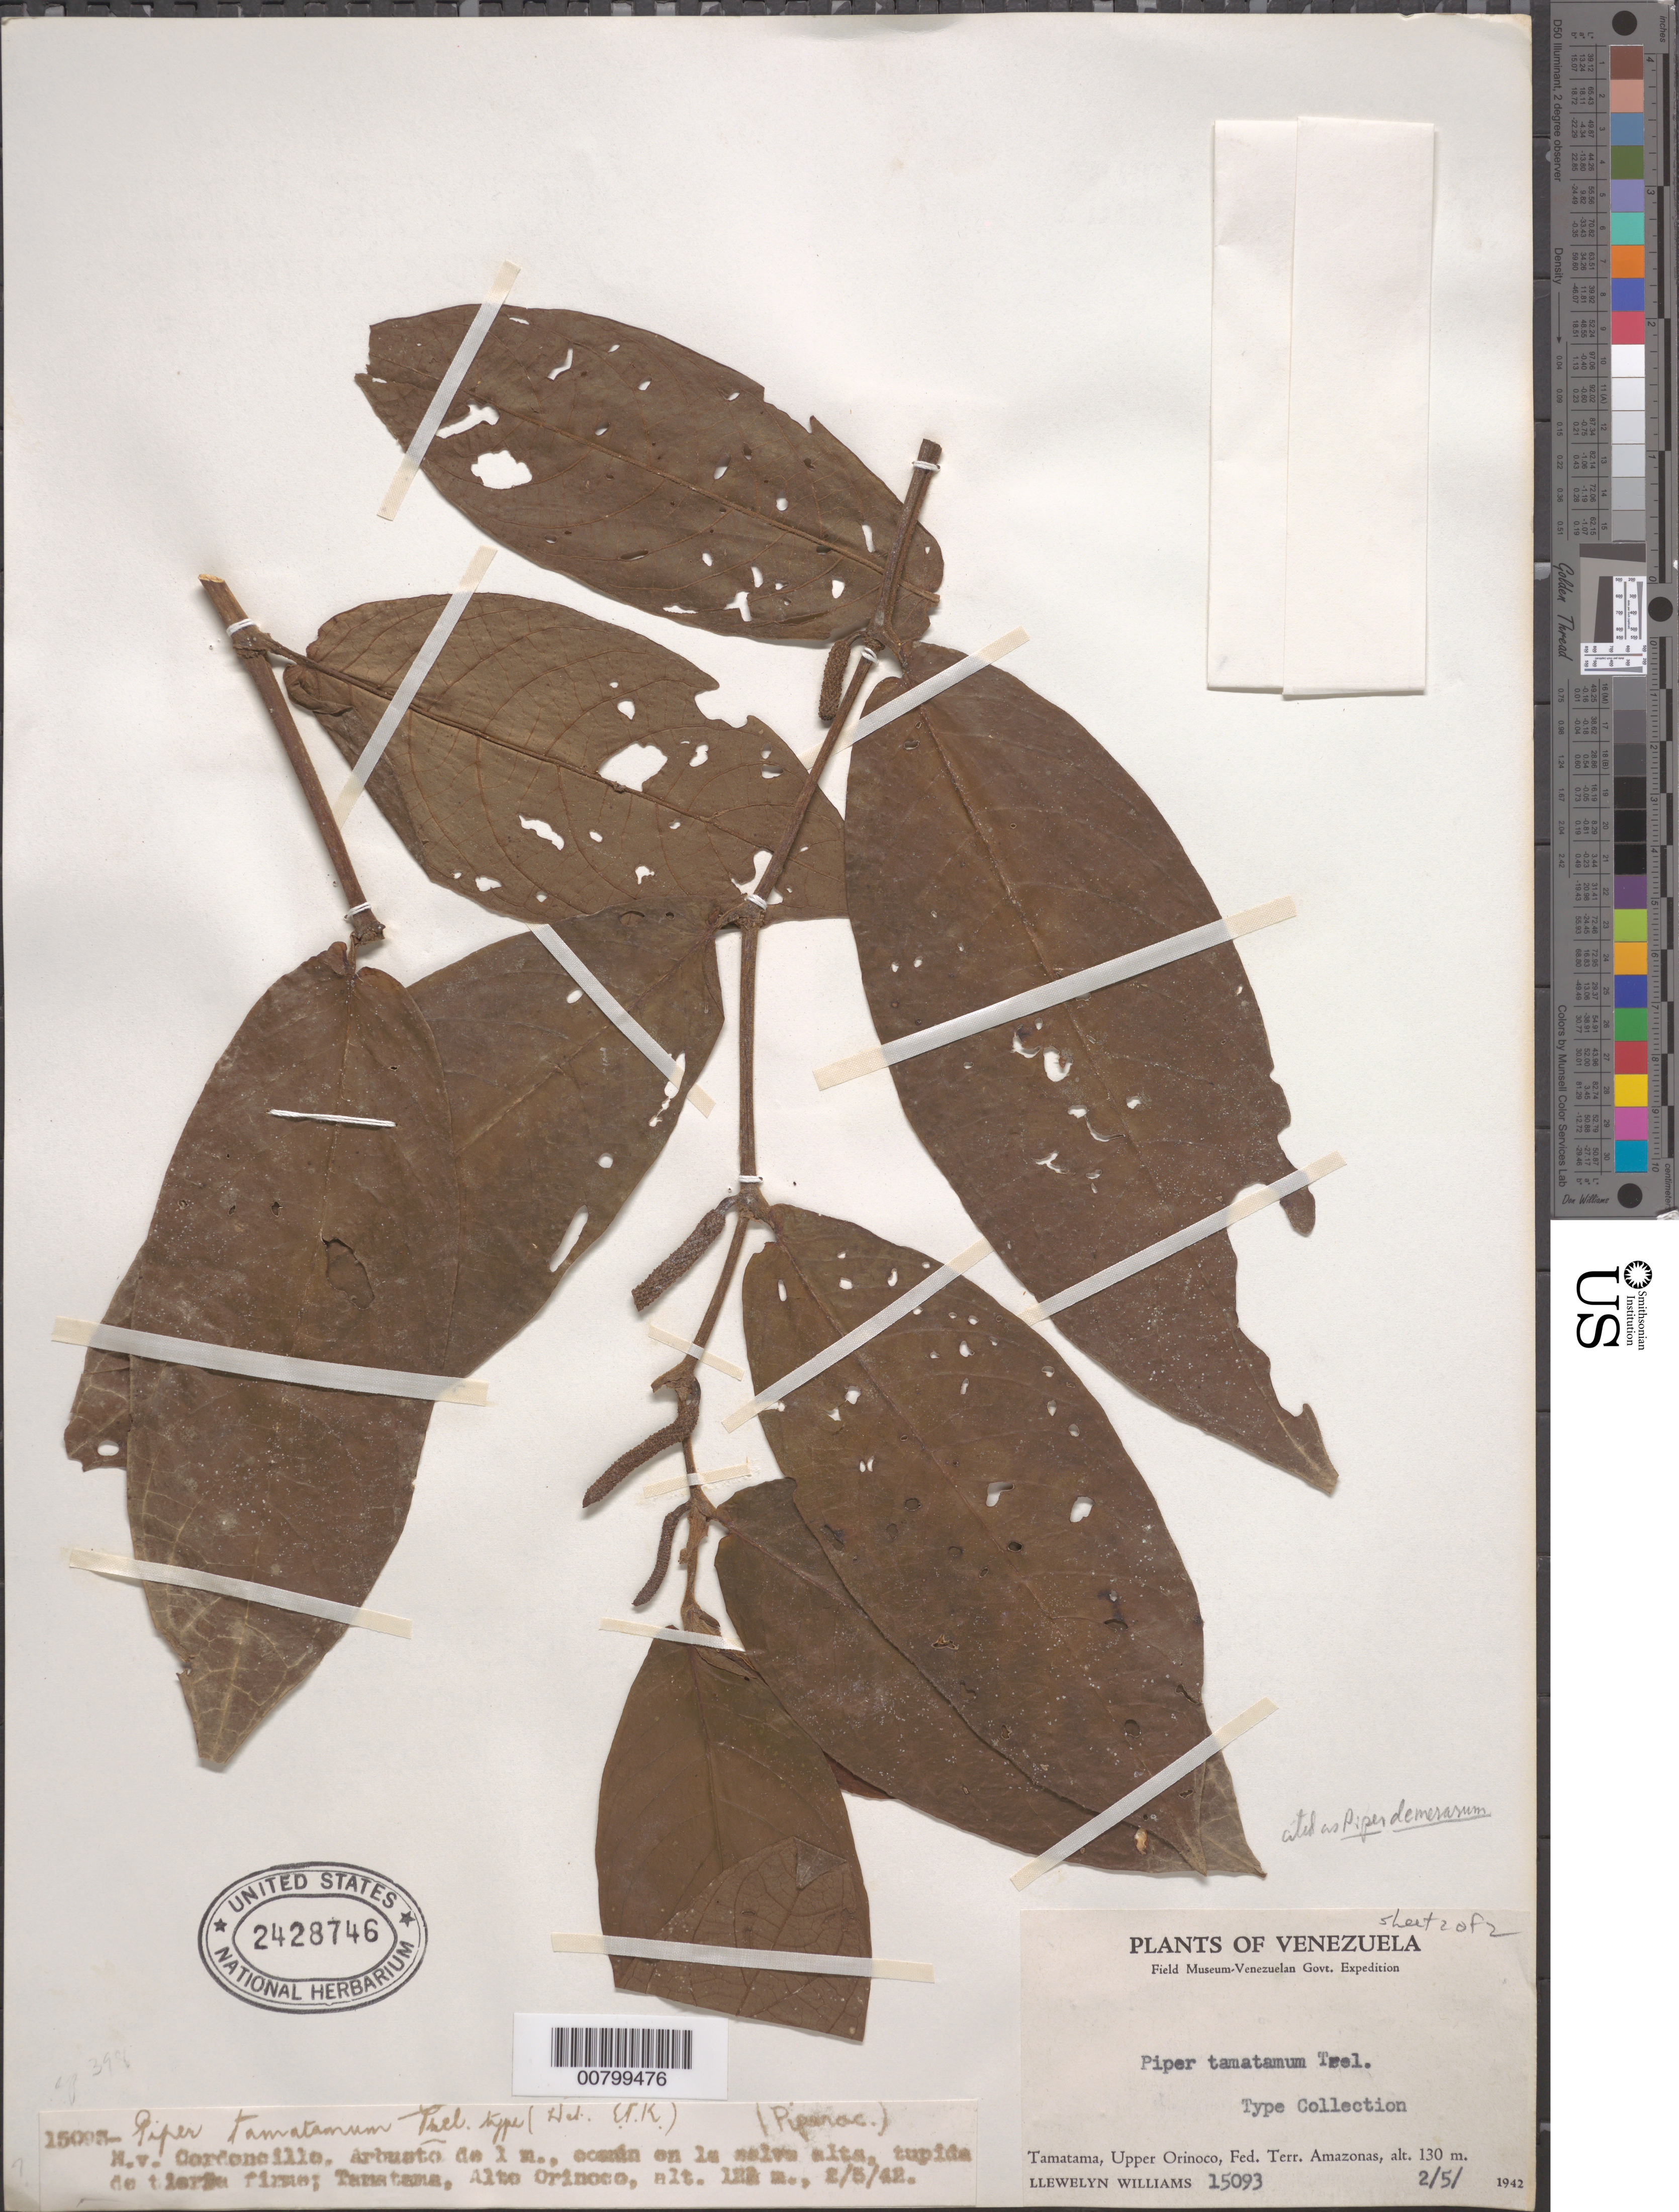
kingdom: Plantae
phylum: Tracheophyta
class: Magnoliopsida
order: Piperales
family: Piperaceae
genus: Piper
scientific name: Piper demeraranum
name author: (Miq.) C. DC.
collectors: Ll. Williams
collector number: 15093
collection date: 1942-05-02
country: Venezuela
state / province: Amazonas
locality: Tamtama, Upper Orinoco, Fed. Terr. Amazonas.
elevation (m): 122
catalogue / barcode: US 2428746